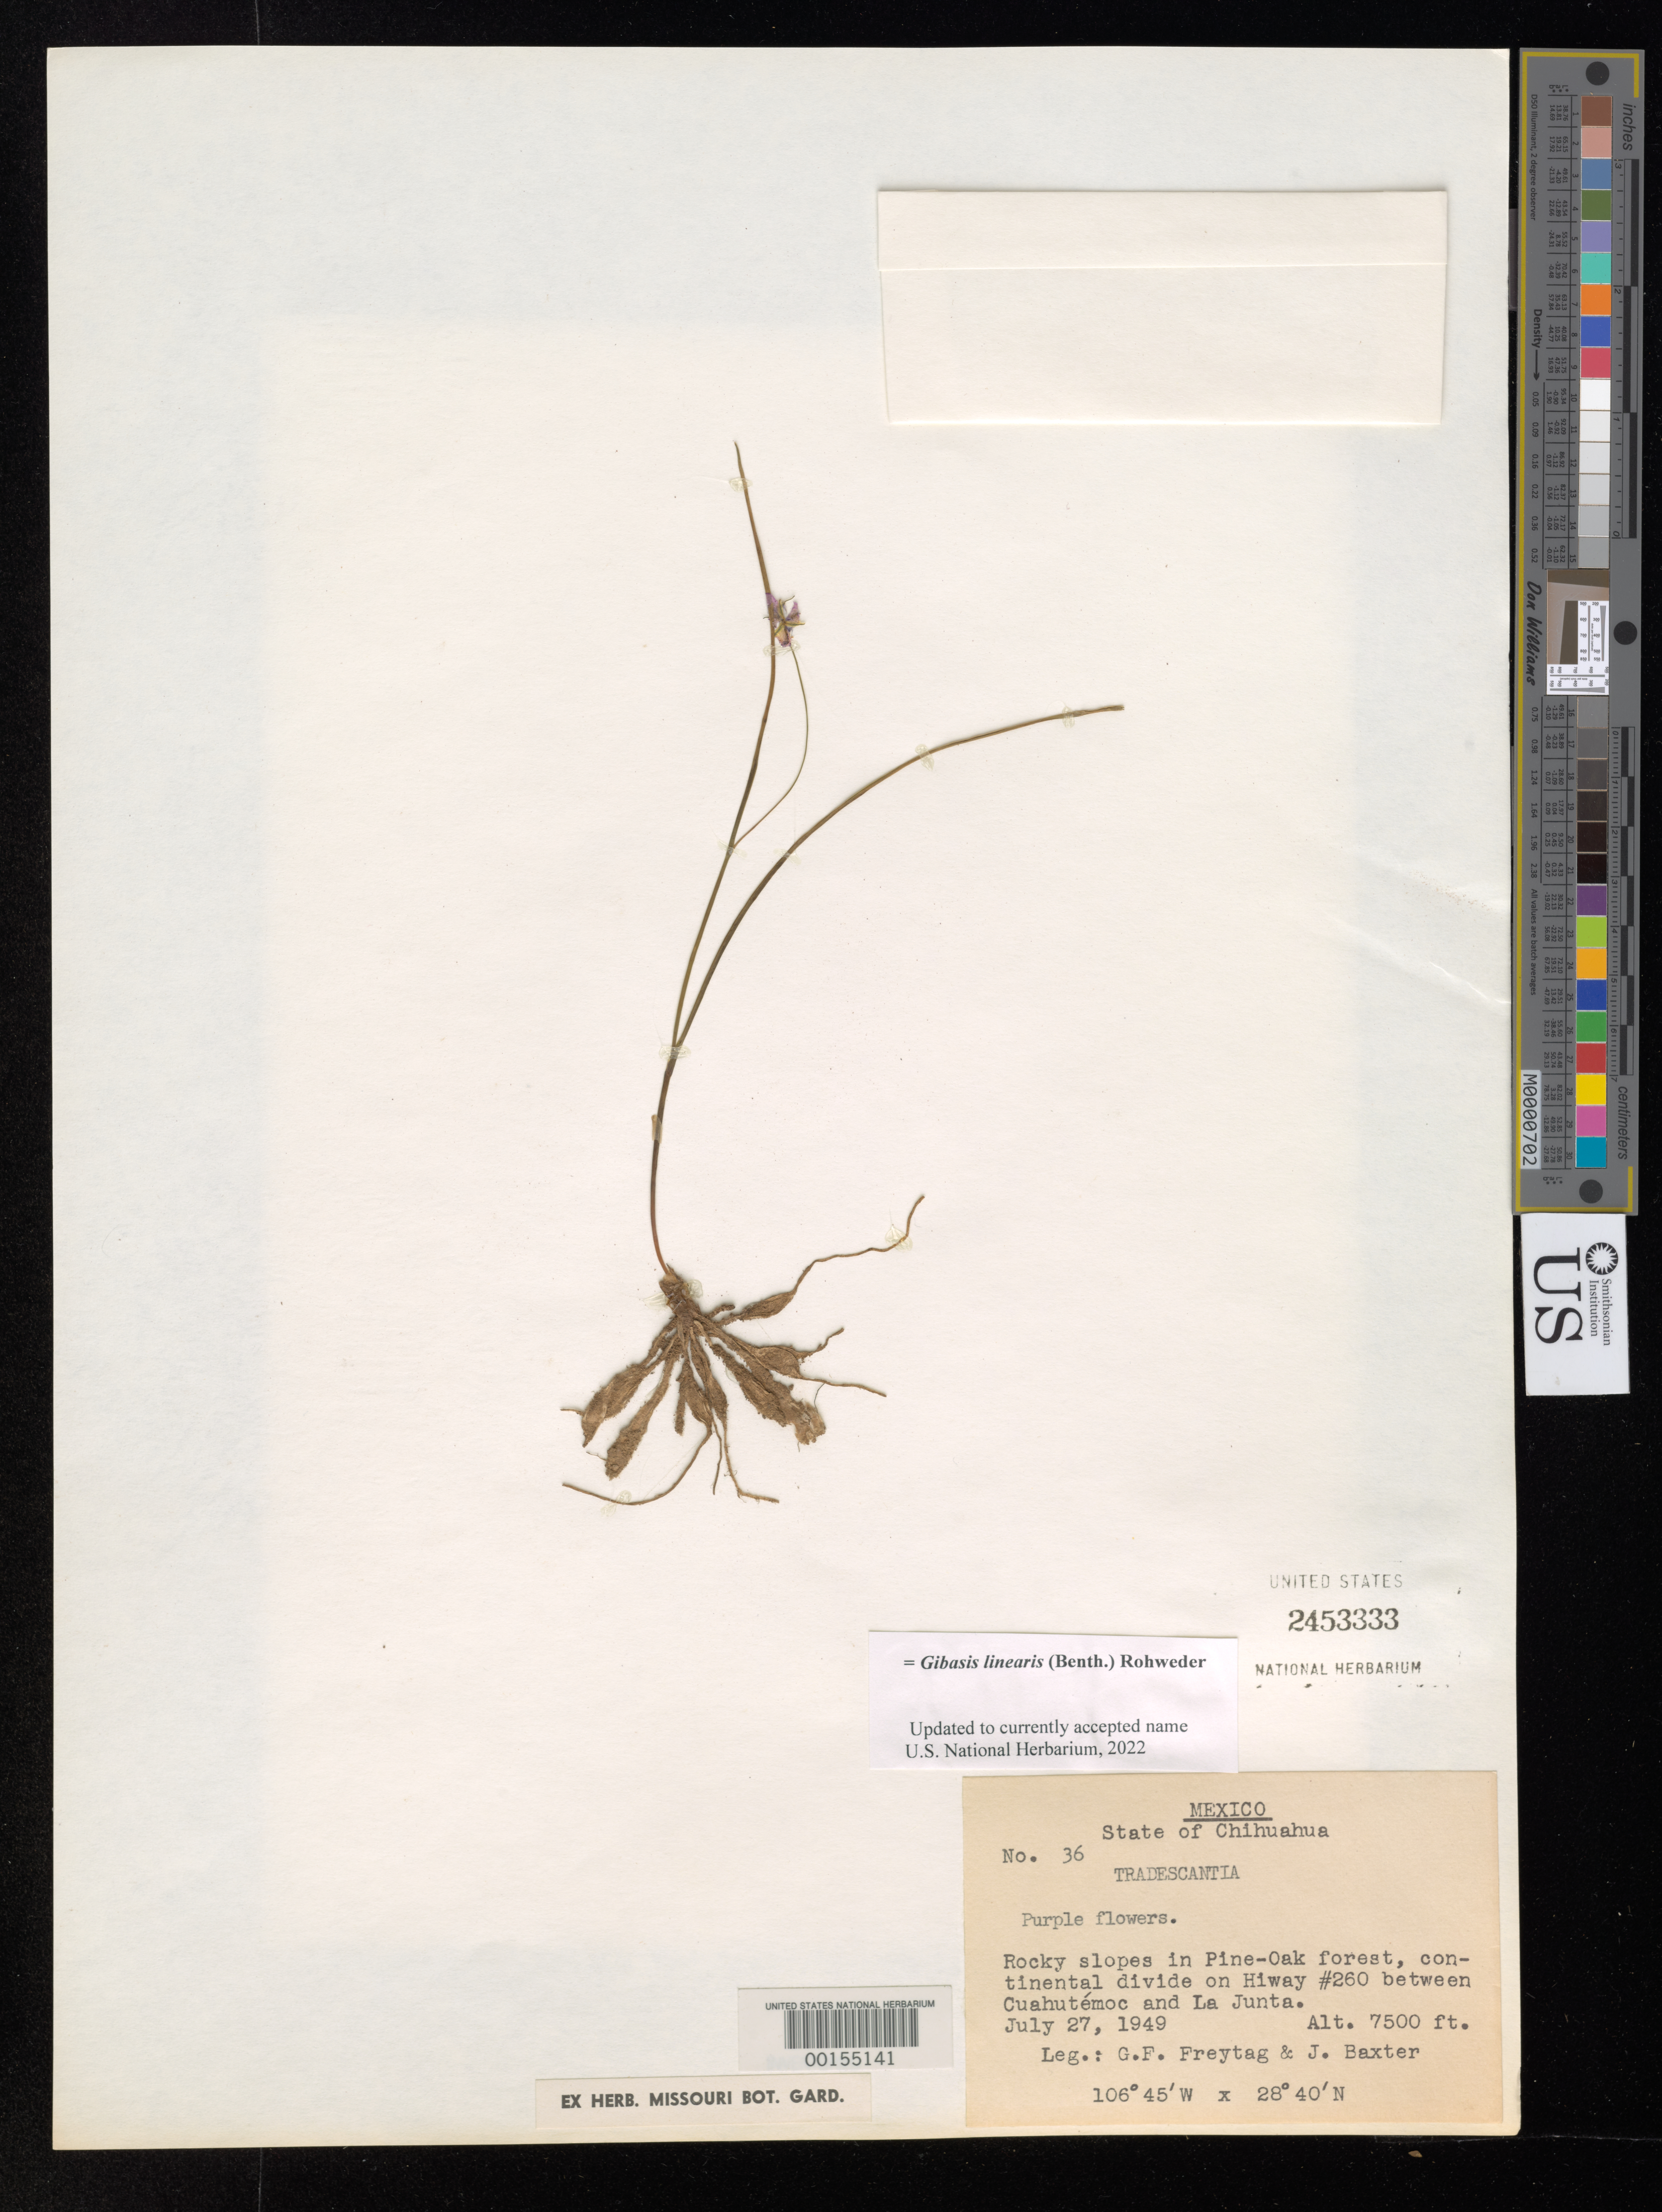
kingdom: Plantae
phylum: Tracheophyta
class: Liliopsida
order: Commelinales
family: Commelinaceae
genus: Gibasis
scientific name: Gibasis linearis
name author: (Benth.) Rohweder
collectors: G. F. Freytag & J. Baxter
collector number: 36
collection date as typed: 27 Jul 1949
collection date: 1949-07-27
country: Mexico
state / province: Chihuahua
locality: Between Cuahutemoc and La Junta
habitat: Rocky slopes in pine-oak forest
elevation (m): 2288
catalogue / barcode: US 2453333